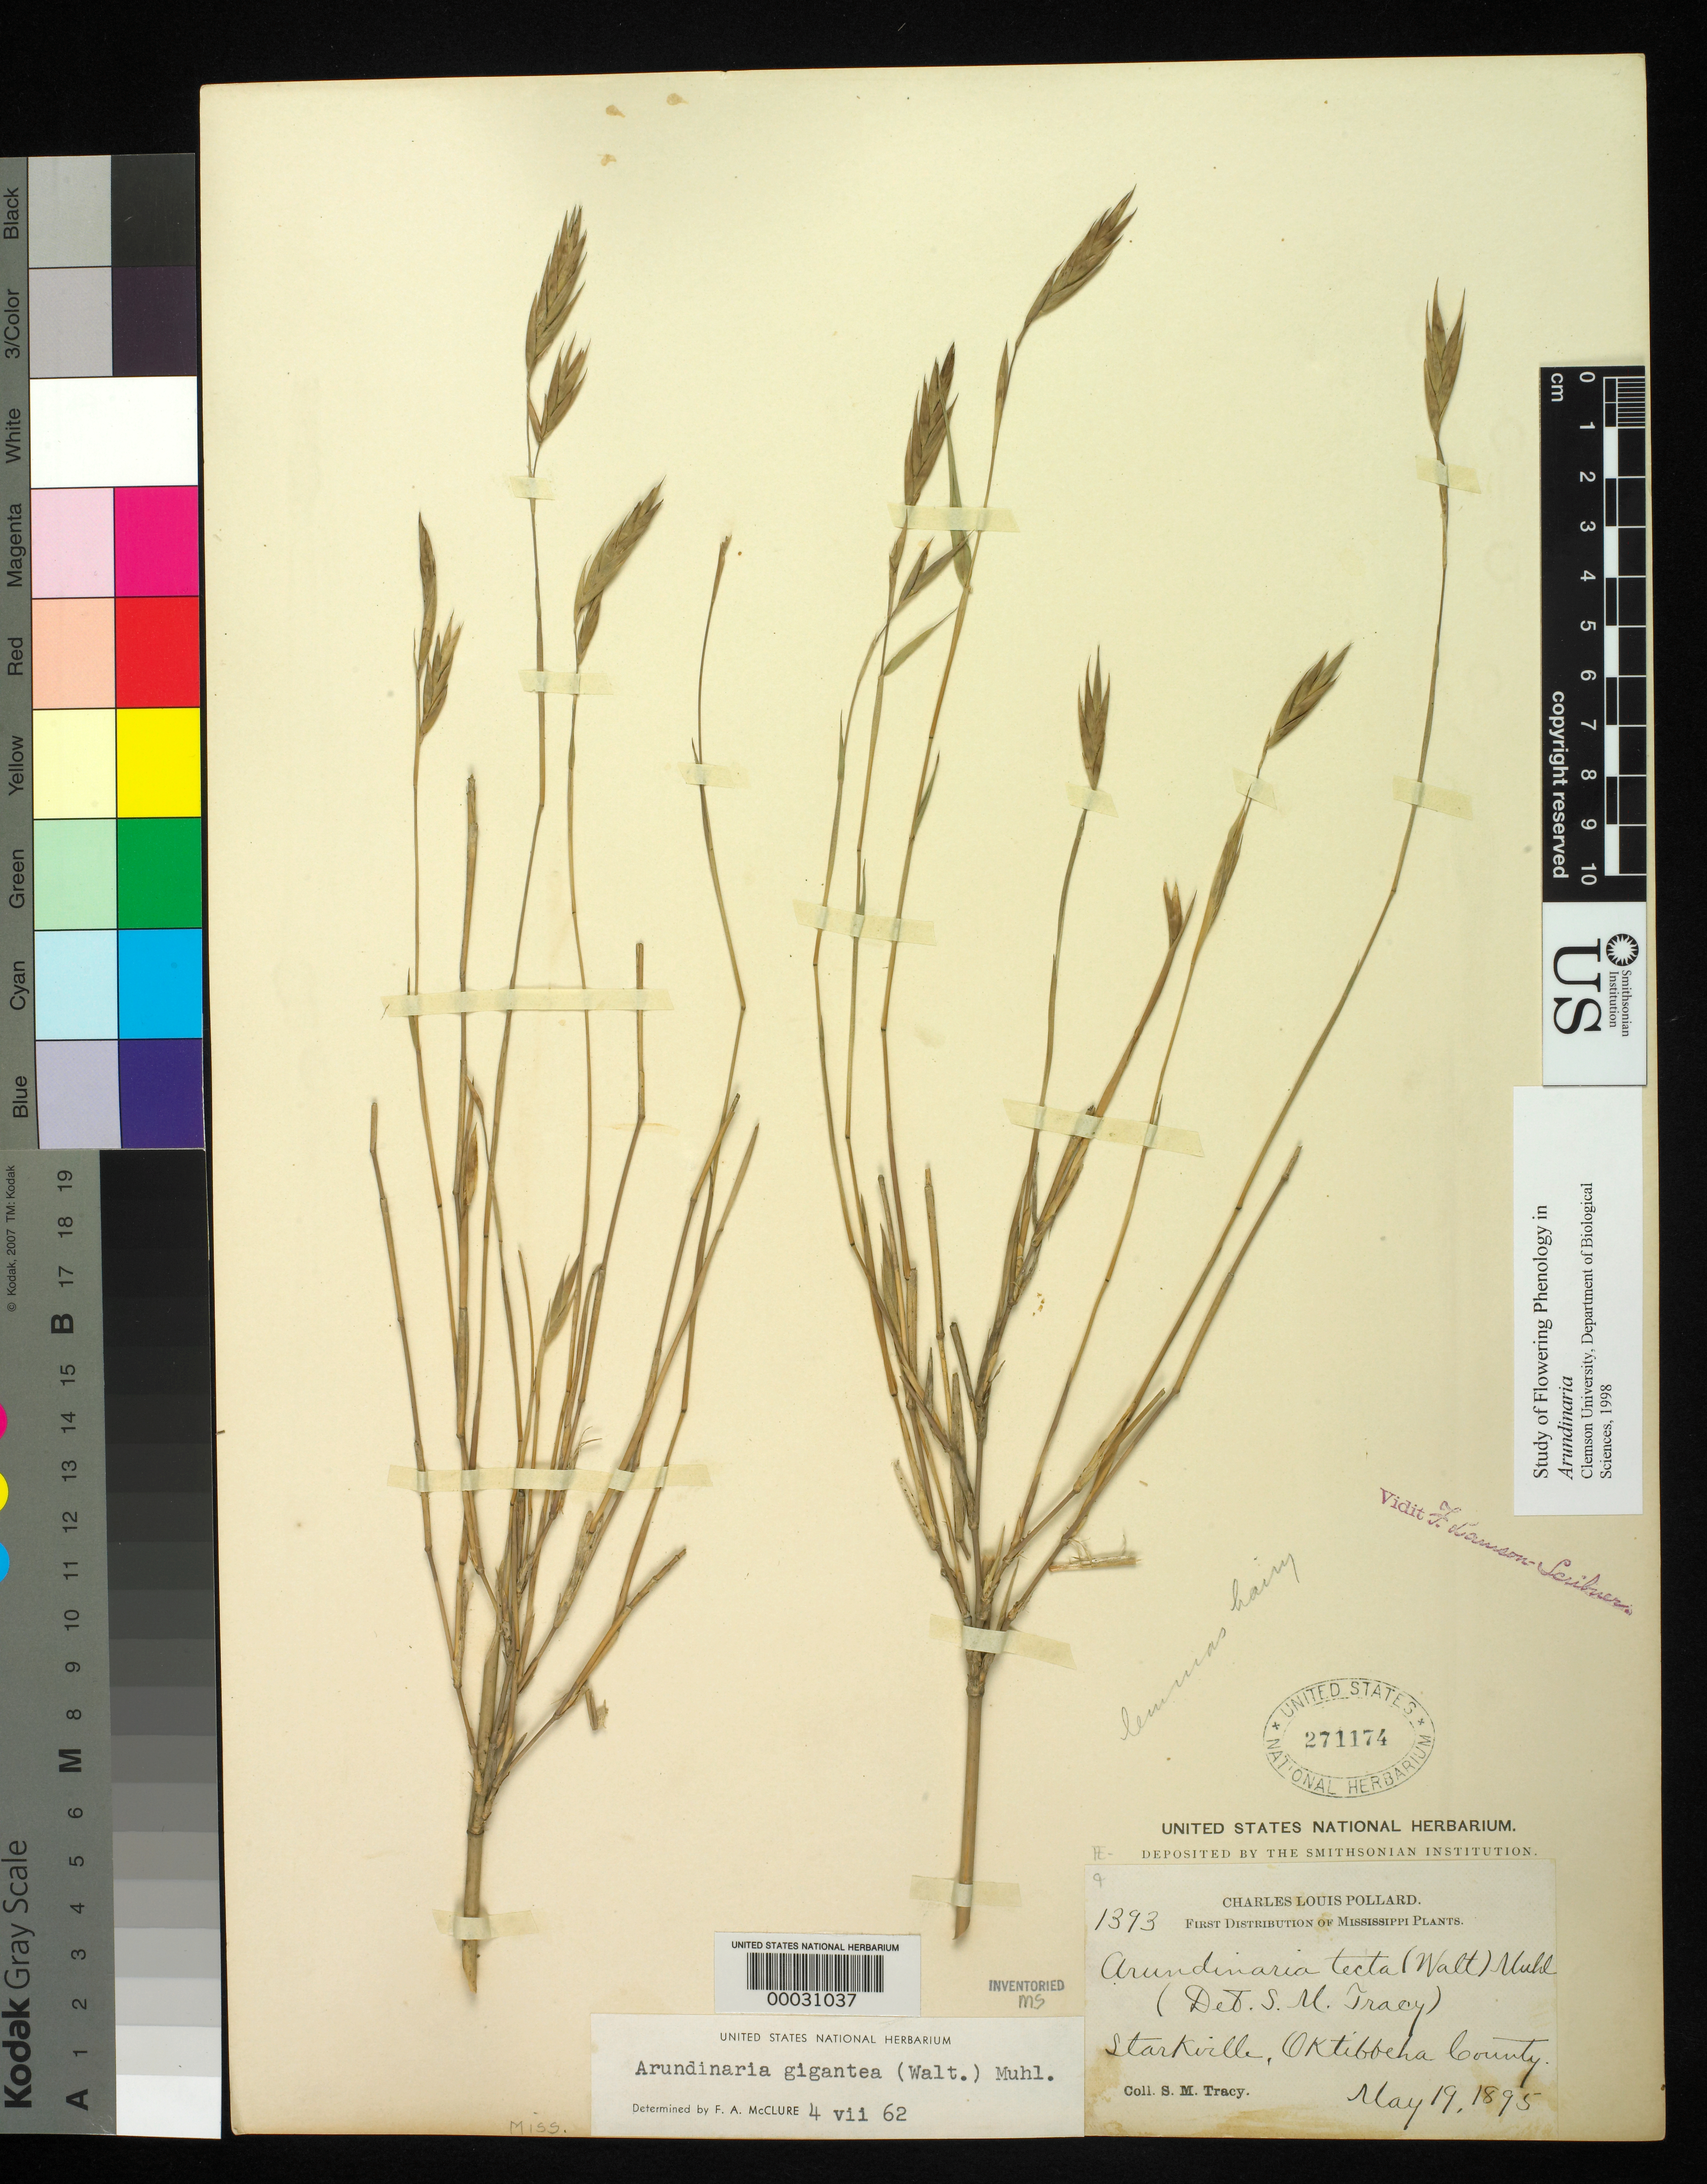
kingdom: Plantae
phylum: Tracheophyta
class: Liliopsida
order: Poales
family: Poaceae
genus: Arundinaria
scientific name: Arundinaria gigantea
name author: (Walter) Muhl.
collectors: S. M. Tracy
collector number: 1393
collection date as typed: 19 May 1895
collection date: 1895-05-19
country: United States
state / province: Mississippi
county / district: Oktibbeha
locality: Starkville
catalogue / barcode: US 271174